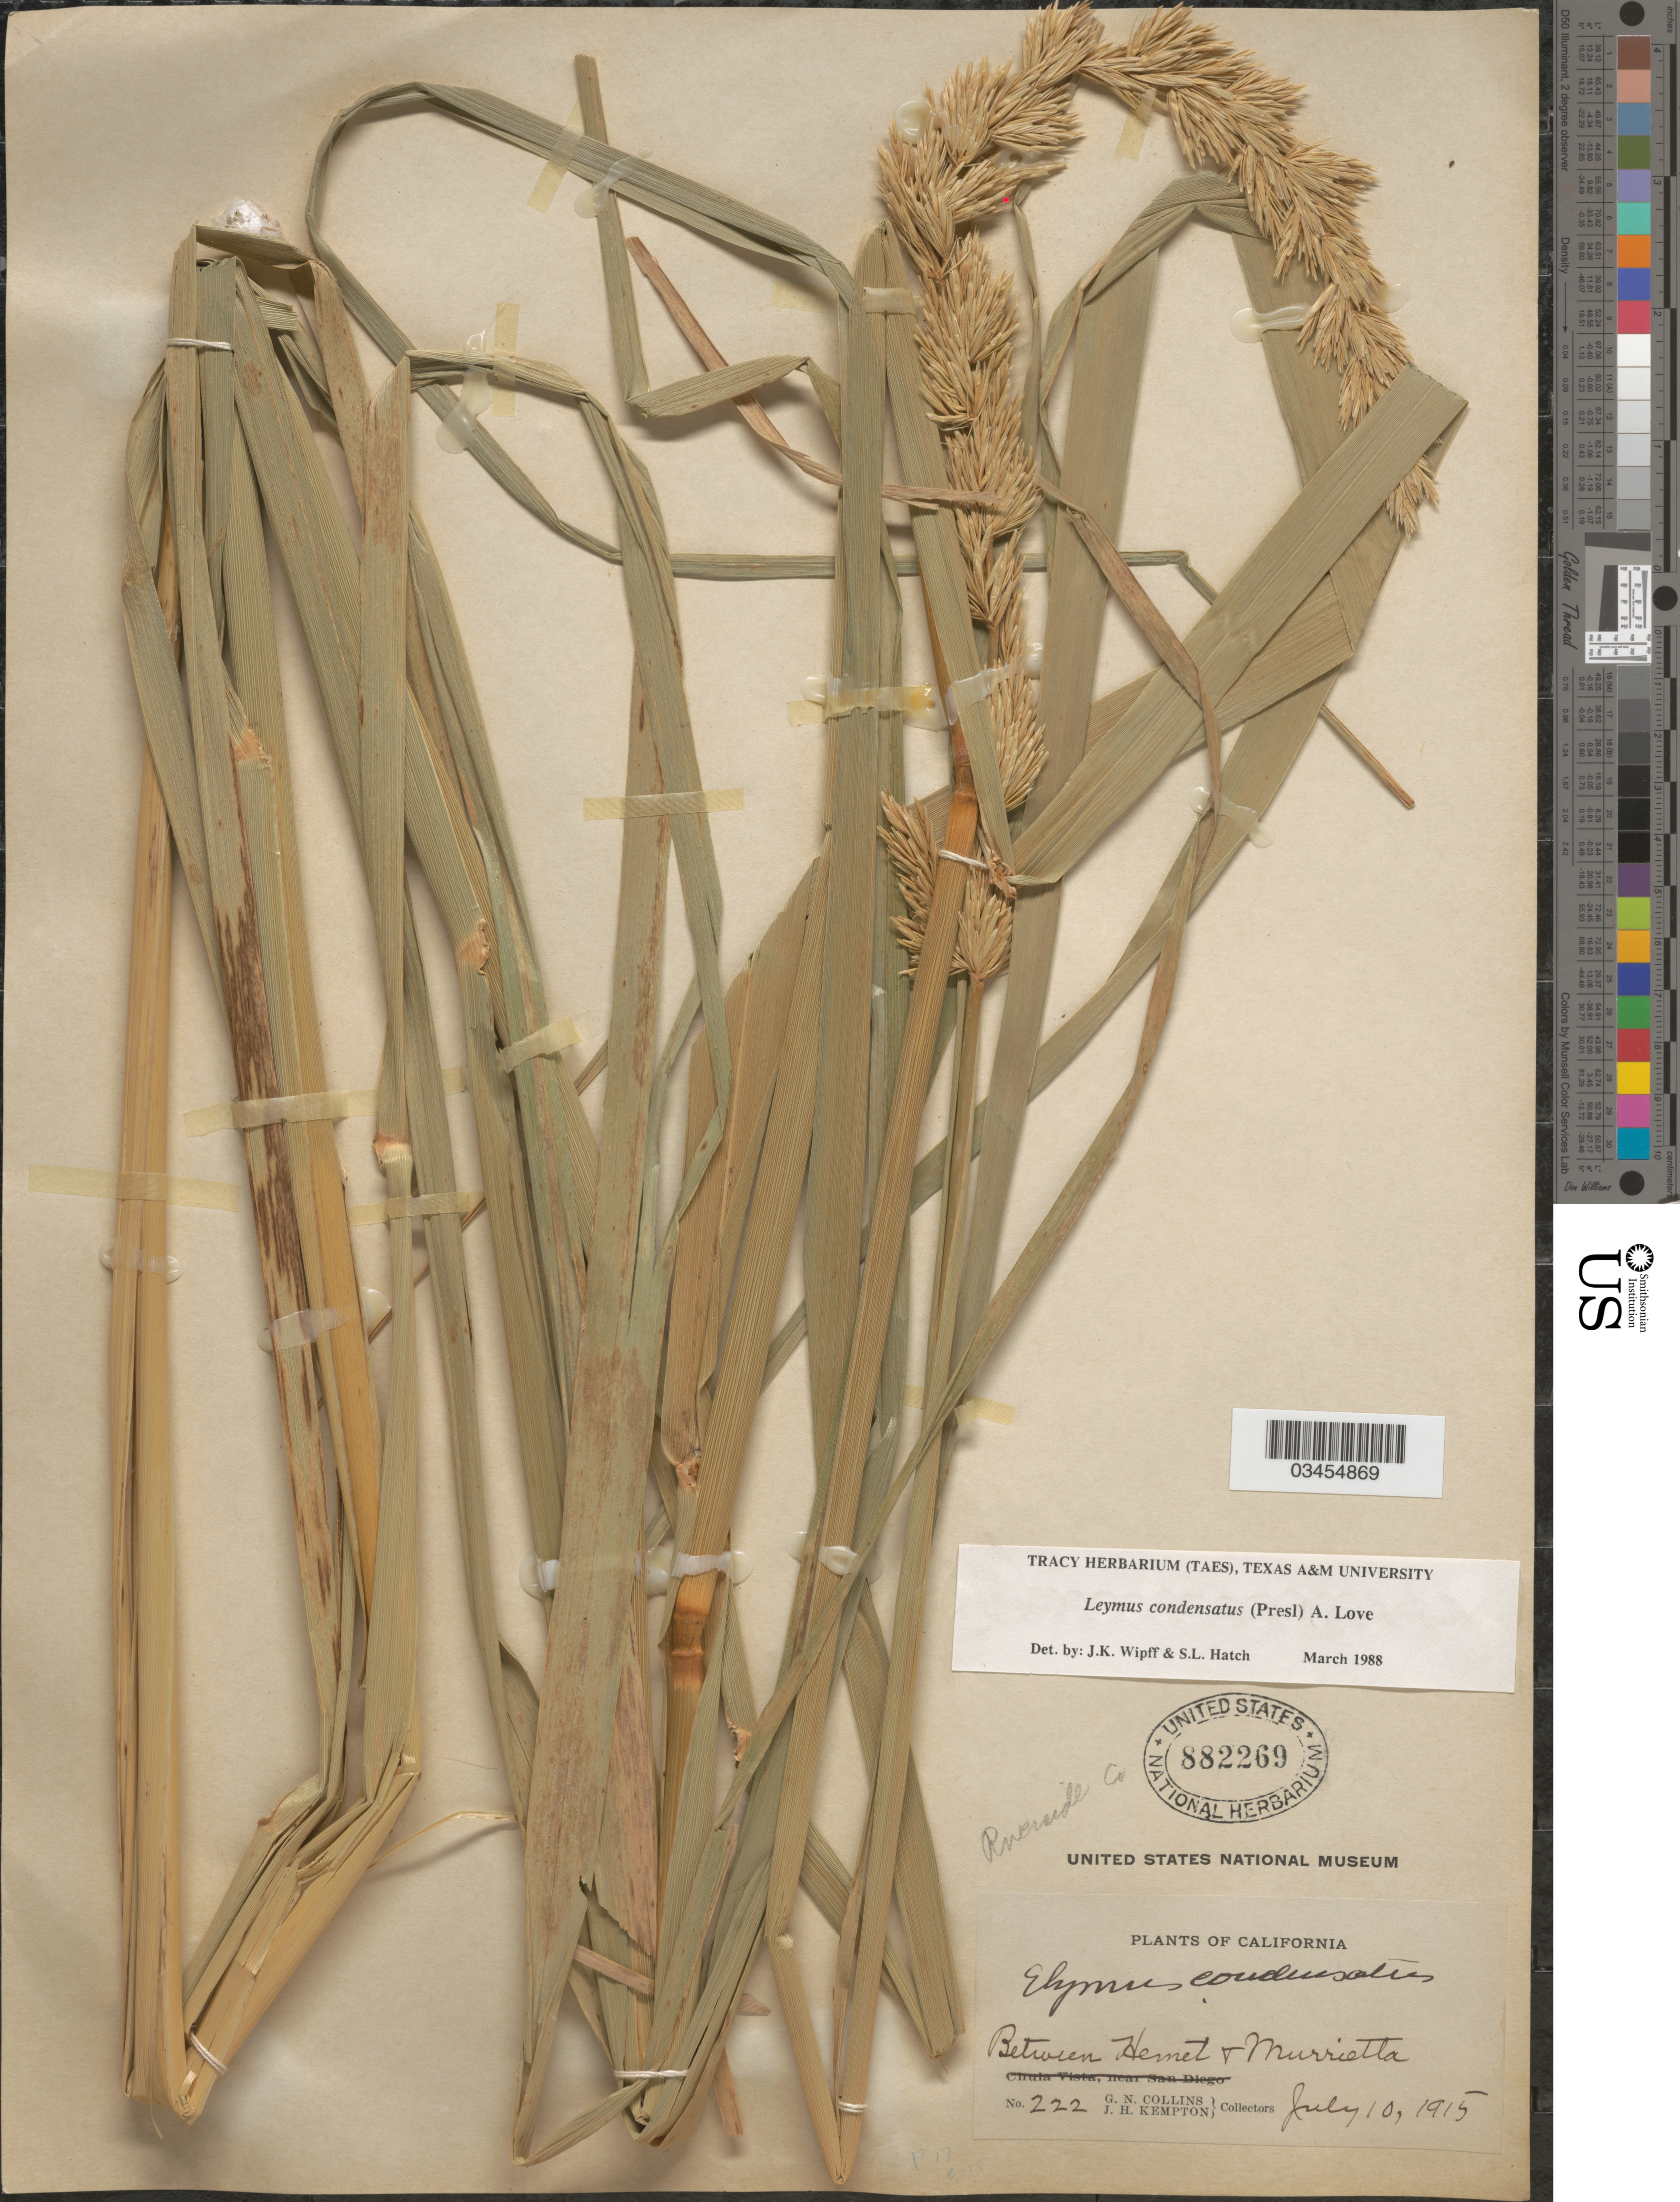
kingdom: Plantae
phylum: Tracheophyta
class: Liliopsida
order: Poales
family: Poaceae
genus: Leymus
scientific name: Leymus condensatus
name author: (J. Presl) Á. Löve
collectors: G. Collins & J. H. Kempton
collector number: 222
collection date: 1915-07-10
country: United States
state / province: California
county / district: Riverside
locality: Riverside Co. Between Hemet & Murrietta.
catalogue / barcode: US 882269